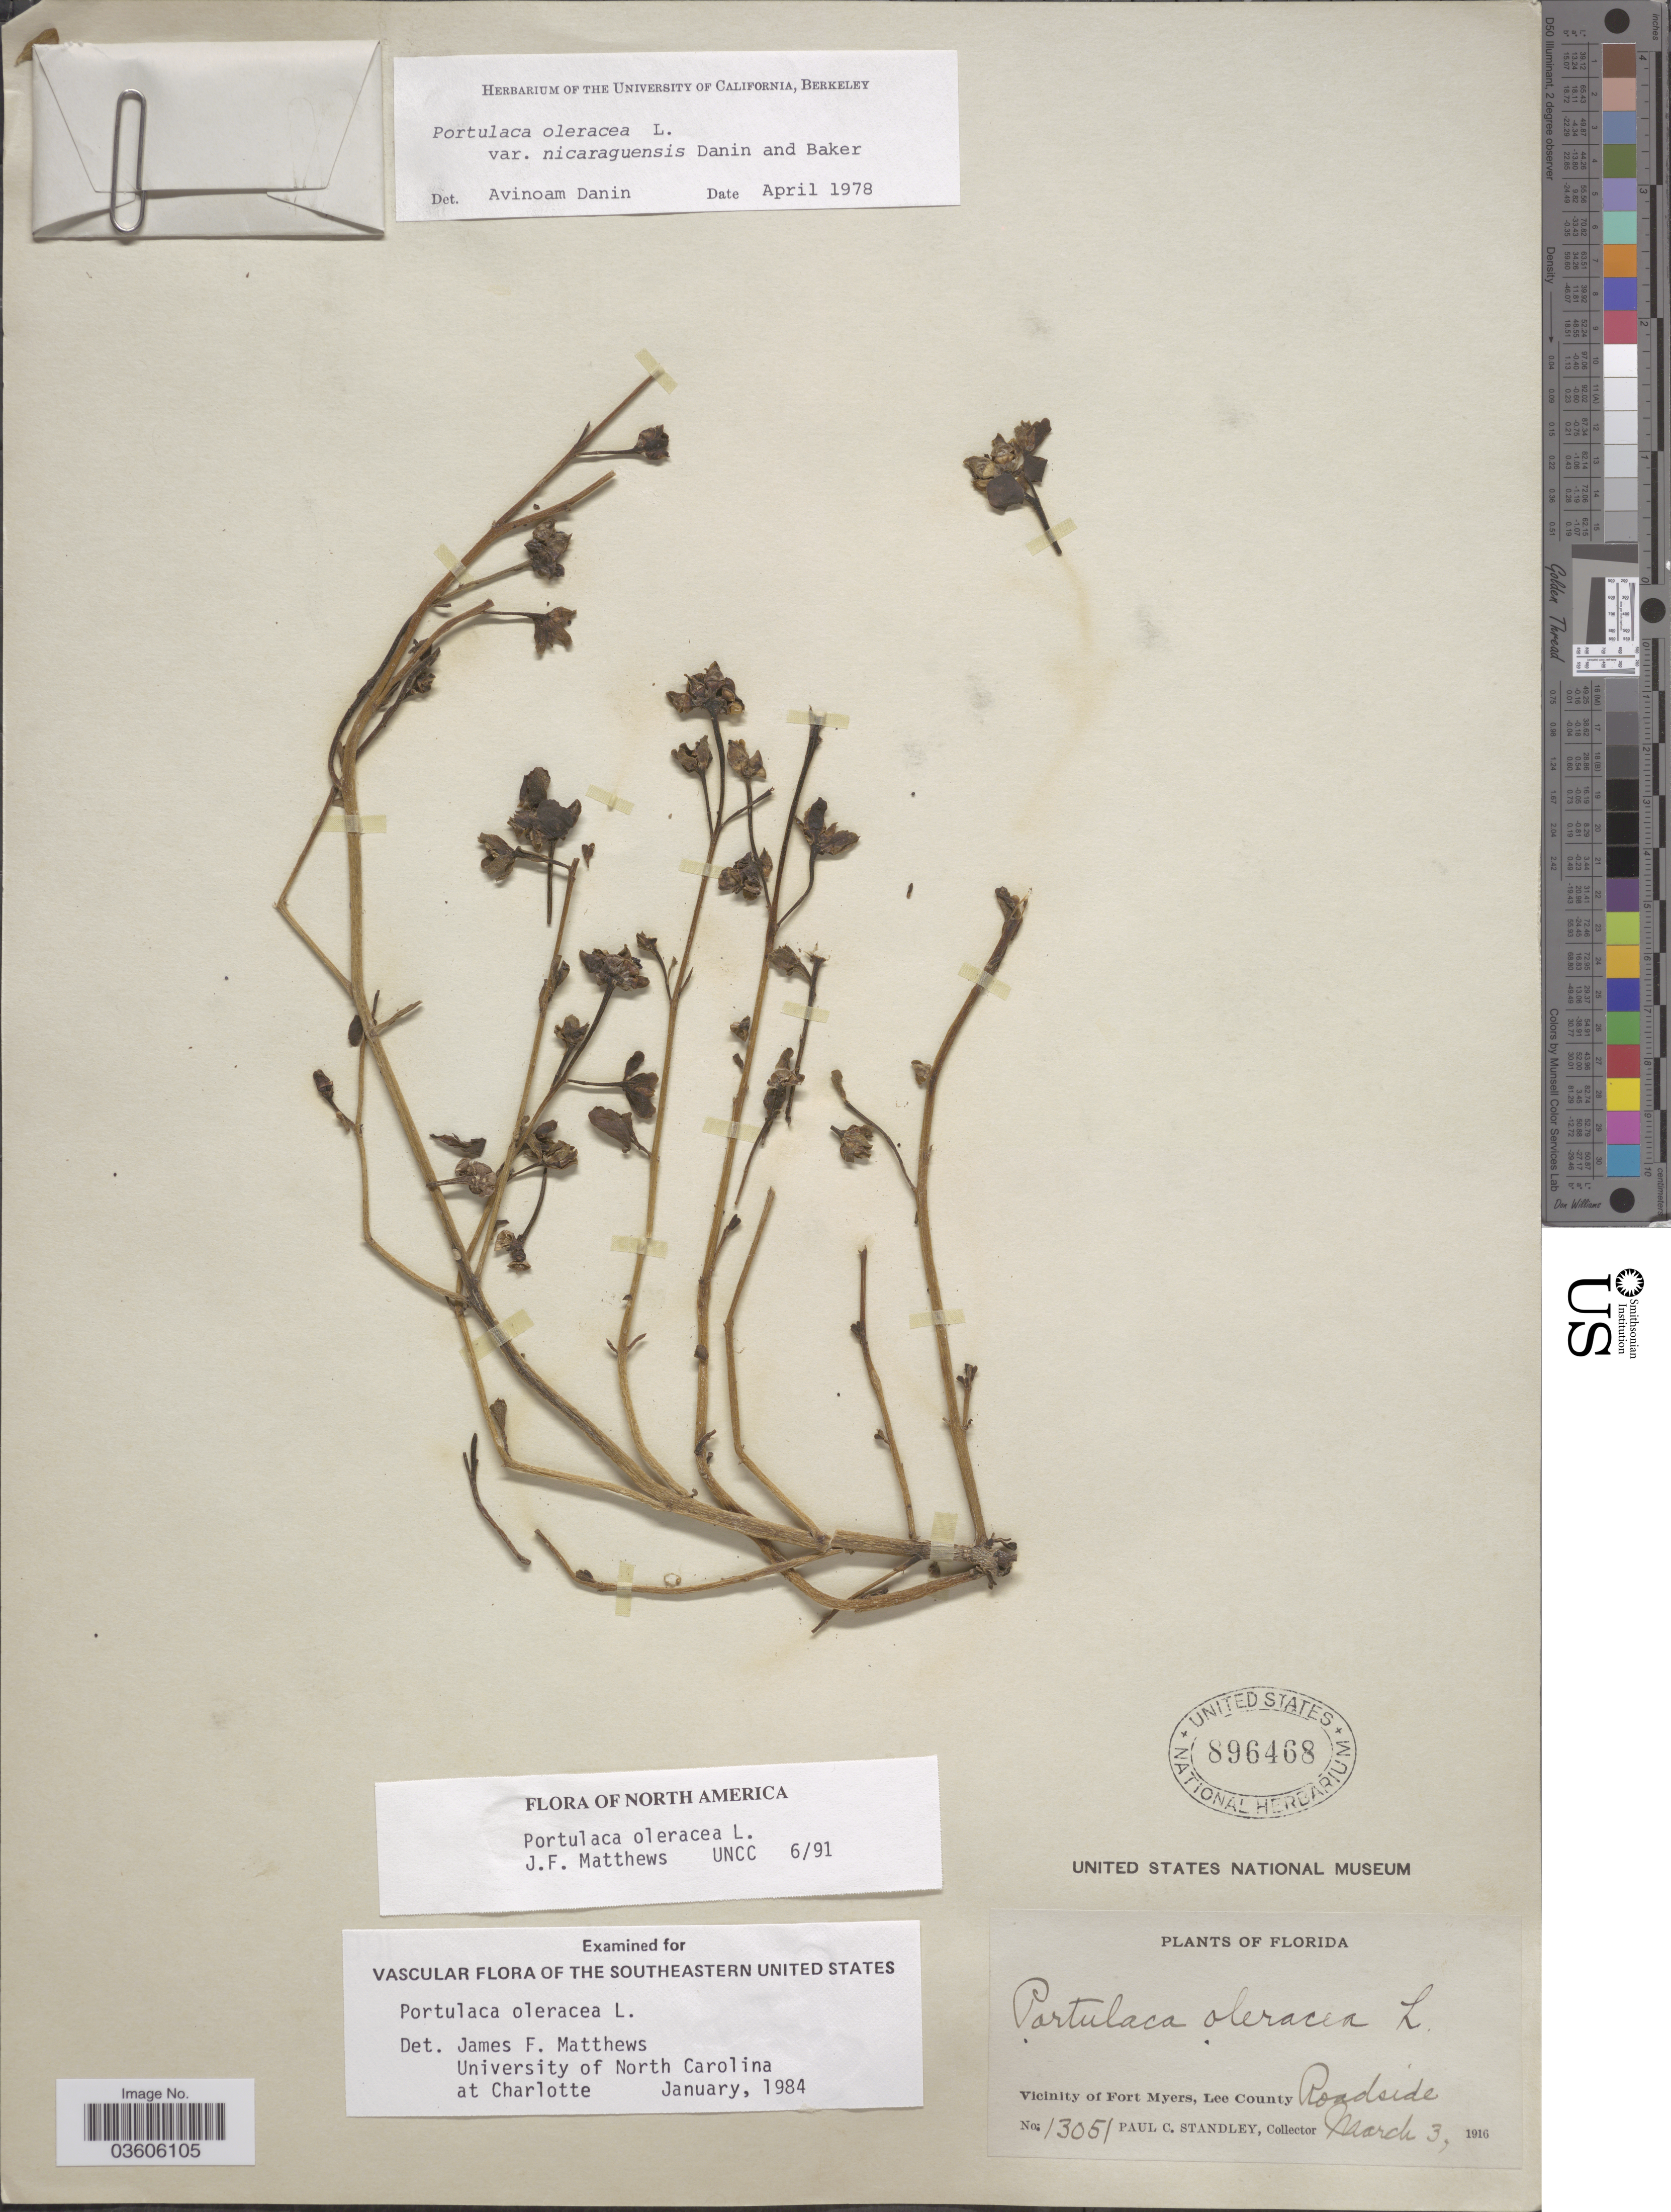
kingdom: Plantae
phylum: Tracheophyta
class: Magnoliopsida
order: Caryophyllales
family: Portulacaceae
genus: Portulaca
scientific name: Portulaca oleracea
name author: L.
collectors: P. C. Standley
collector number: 13051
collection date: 1916-03-03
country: United States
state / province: Florida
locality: Vicinity of Fort Myers, Lee County.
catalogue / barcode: US 896468